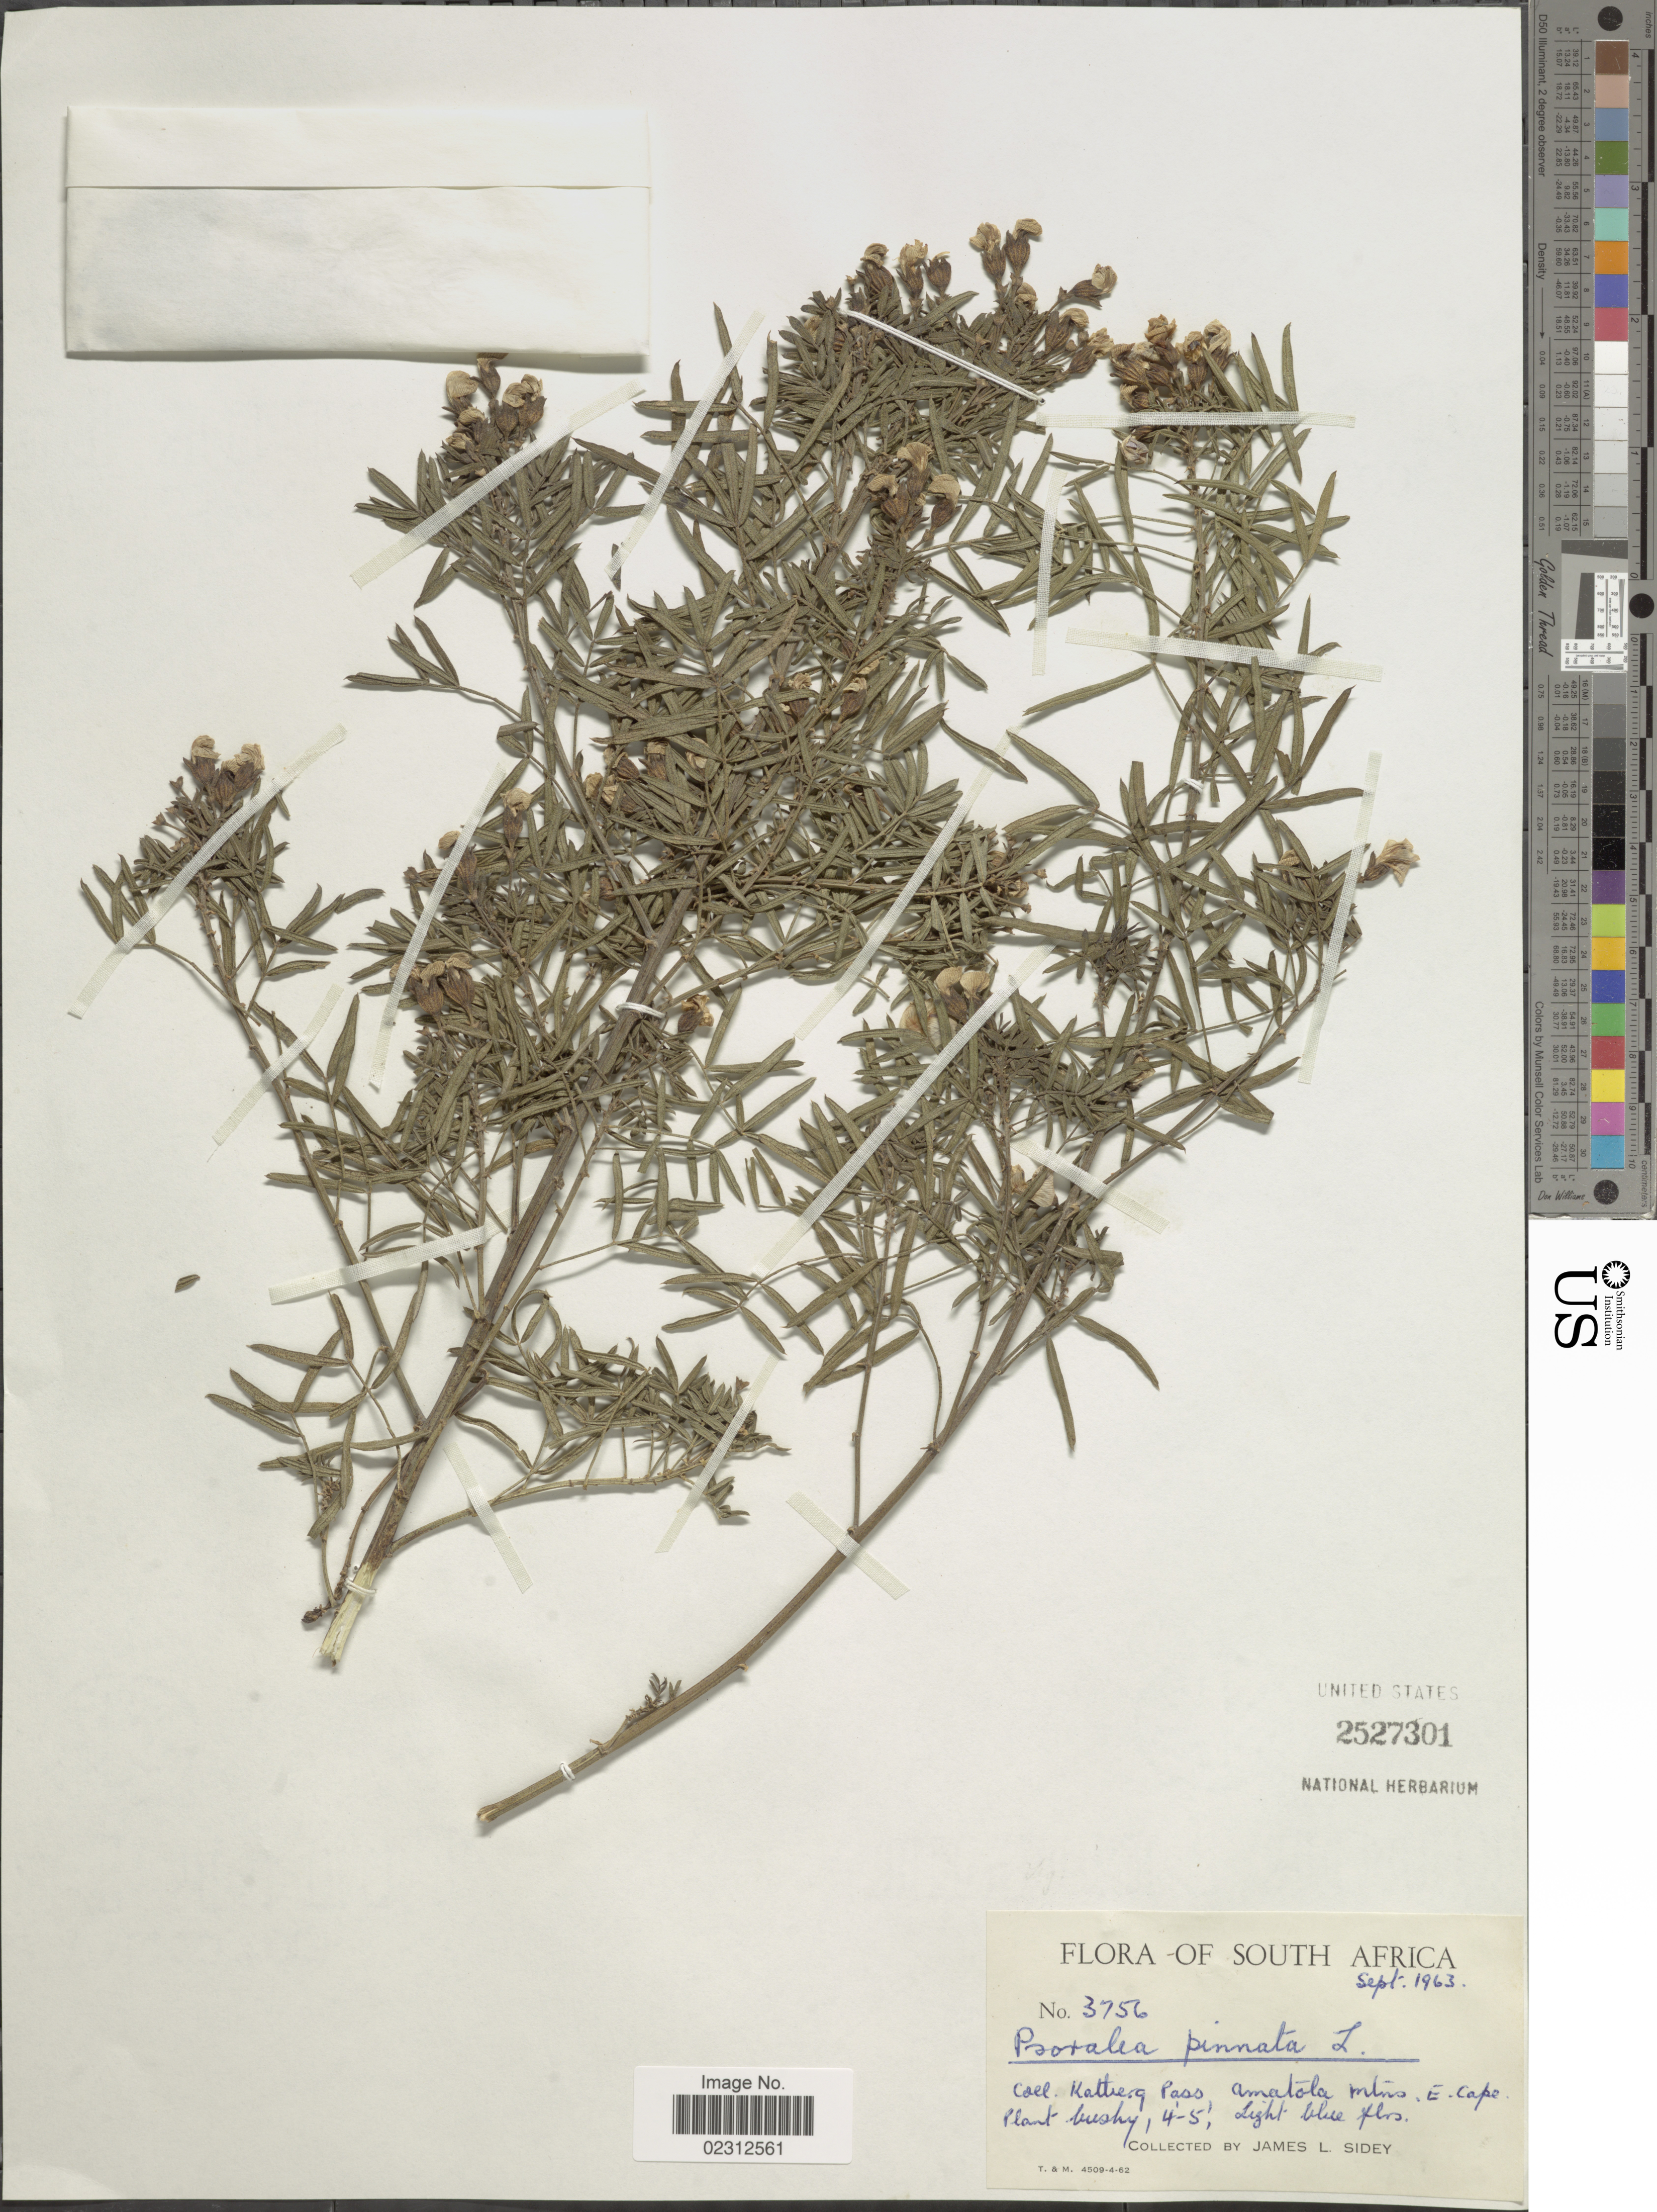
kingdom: Plantae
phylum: Tracheophyta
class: Magnoliopsida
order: Fabales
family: Fabaceae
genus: Psoralea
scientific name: Psoralea pinnata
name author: L.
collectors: J. L. Sidey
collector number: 3756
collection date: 1963-09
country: South Africa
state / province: Eastern Cape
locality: Katberg Pass, Amatola mtns. E. Cape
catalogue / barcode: US 2527301